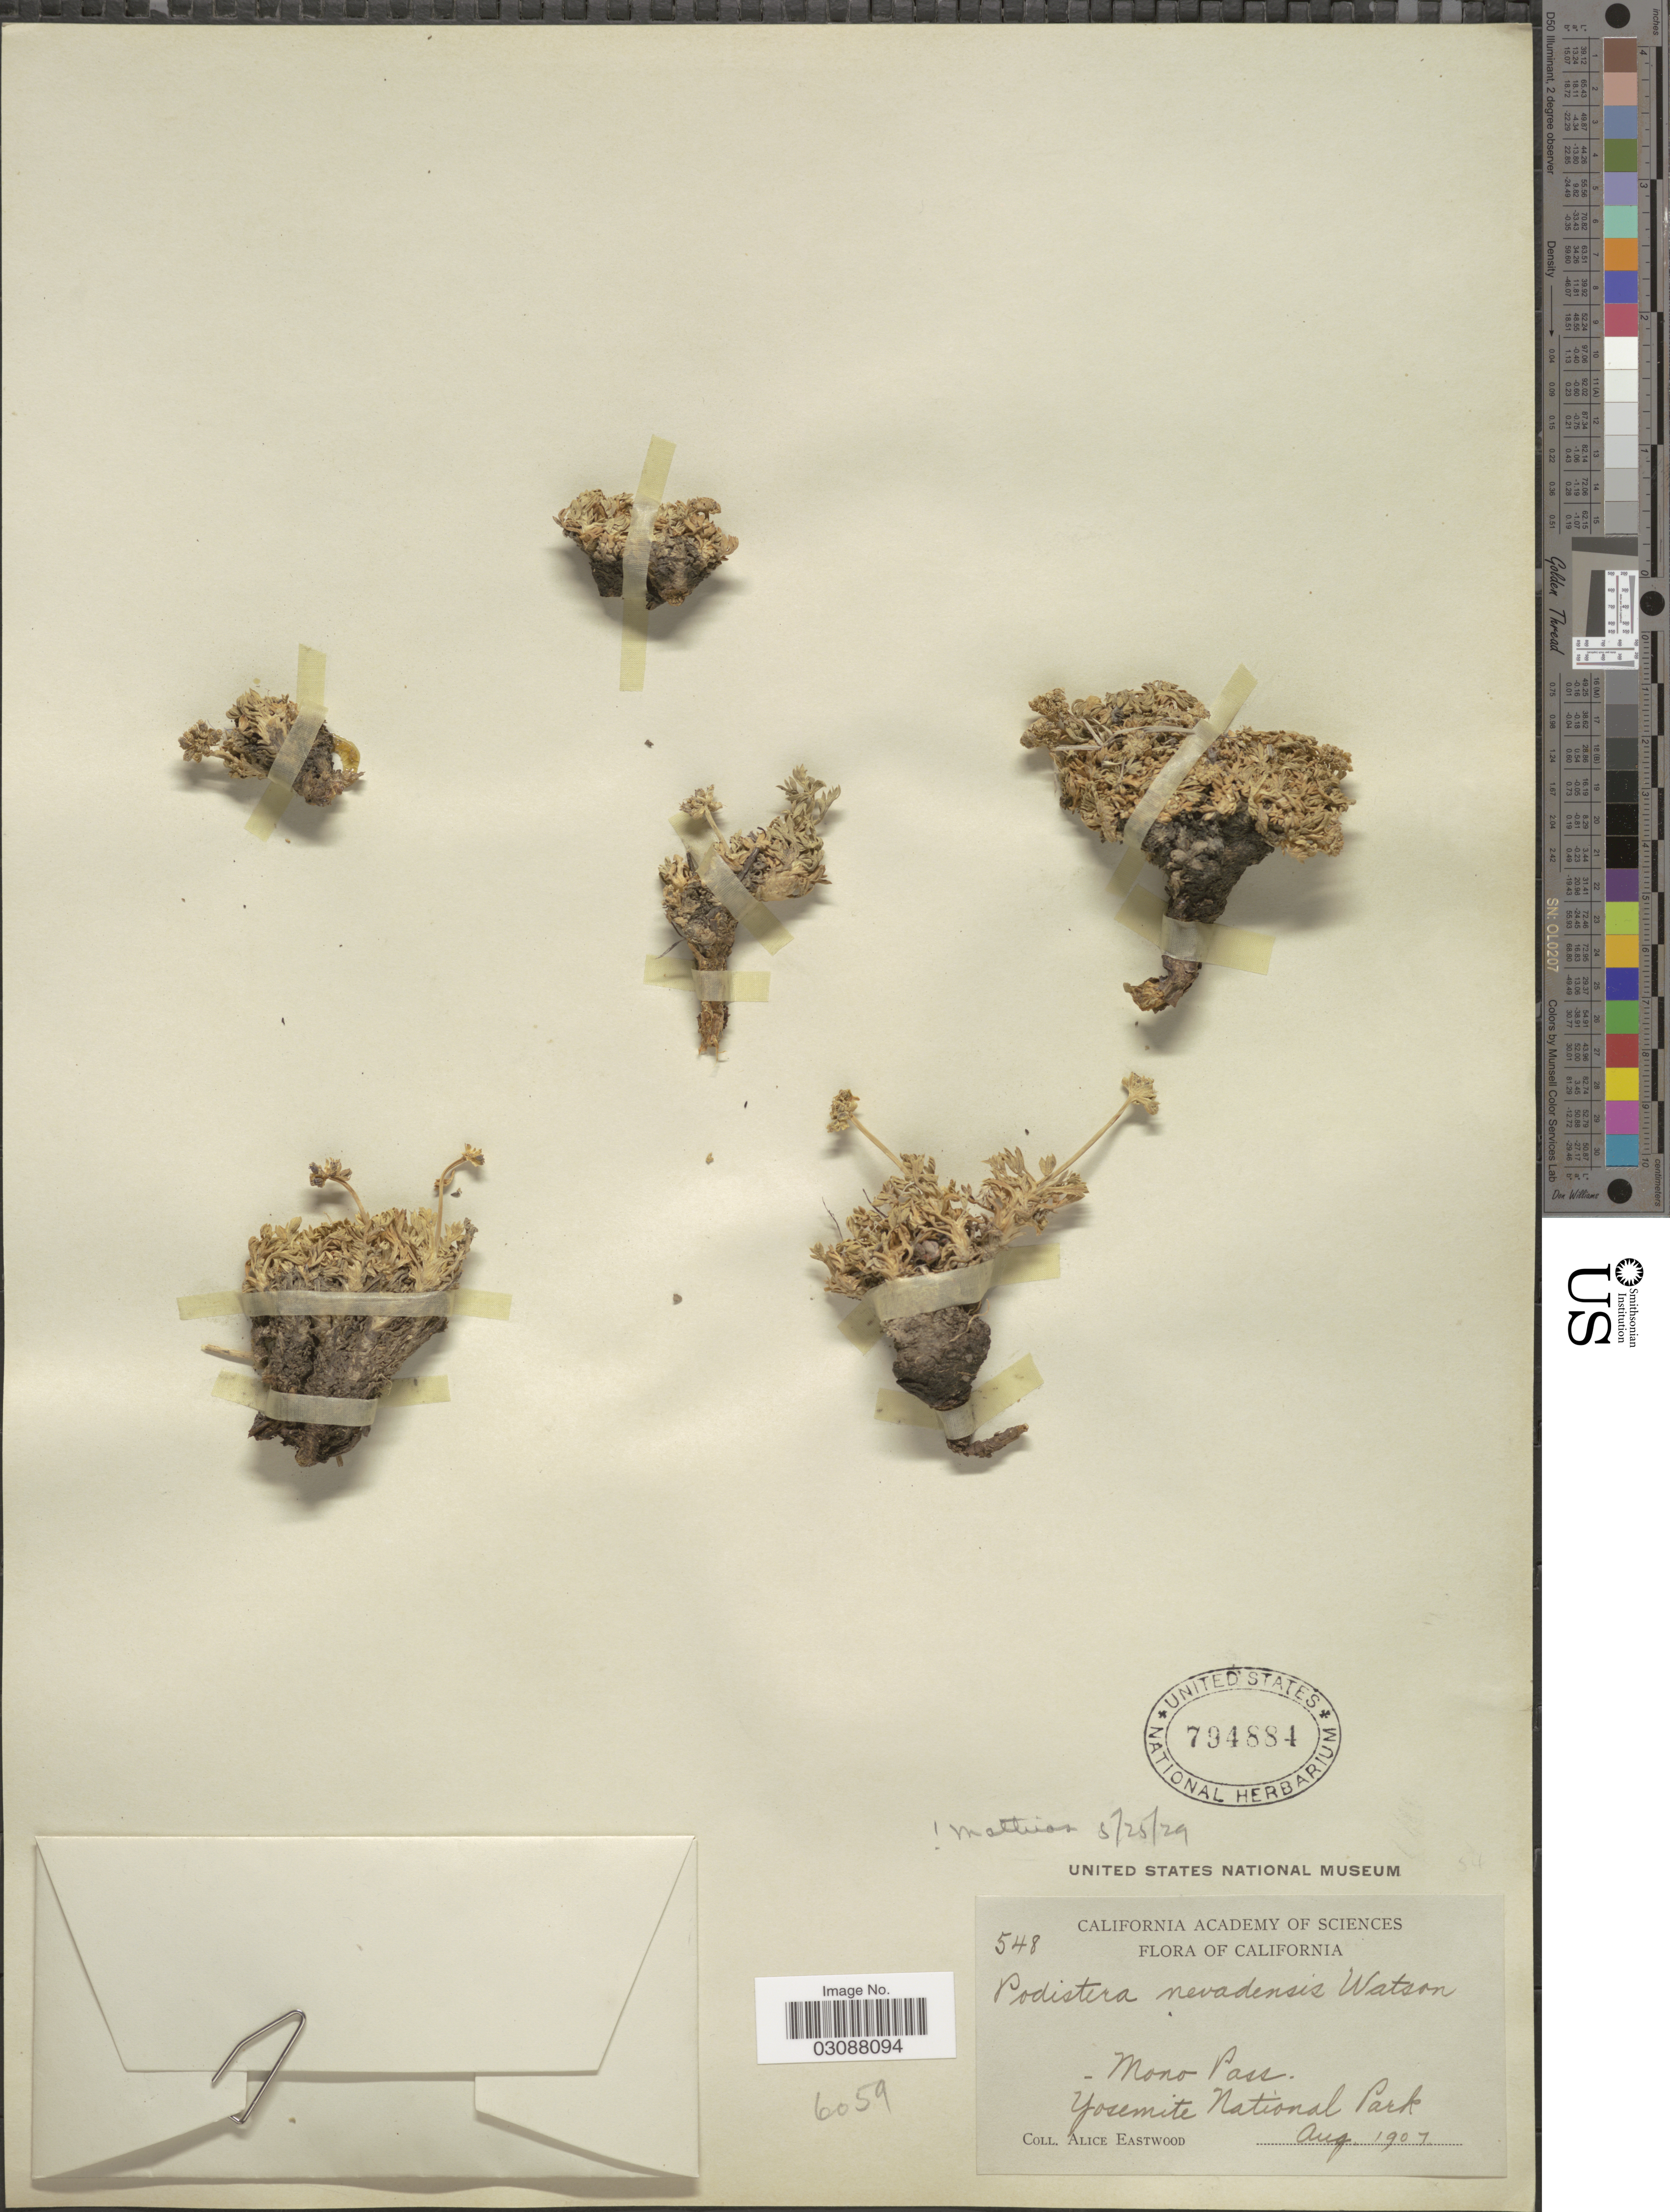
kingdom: Plantae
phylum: Tracheophyta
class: Magnoliopsida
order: Apiales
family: Apiaceae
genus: Podistera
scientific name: Podistera nevadensis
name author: (A. Gray) S. Watson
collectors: A. Eastwood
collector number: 548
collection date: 1907-08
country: United States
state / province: California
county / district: Mariposa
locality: Mono Pass. Yosemite National Park.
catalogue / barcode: US 794884